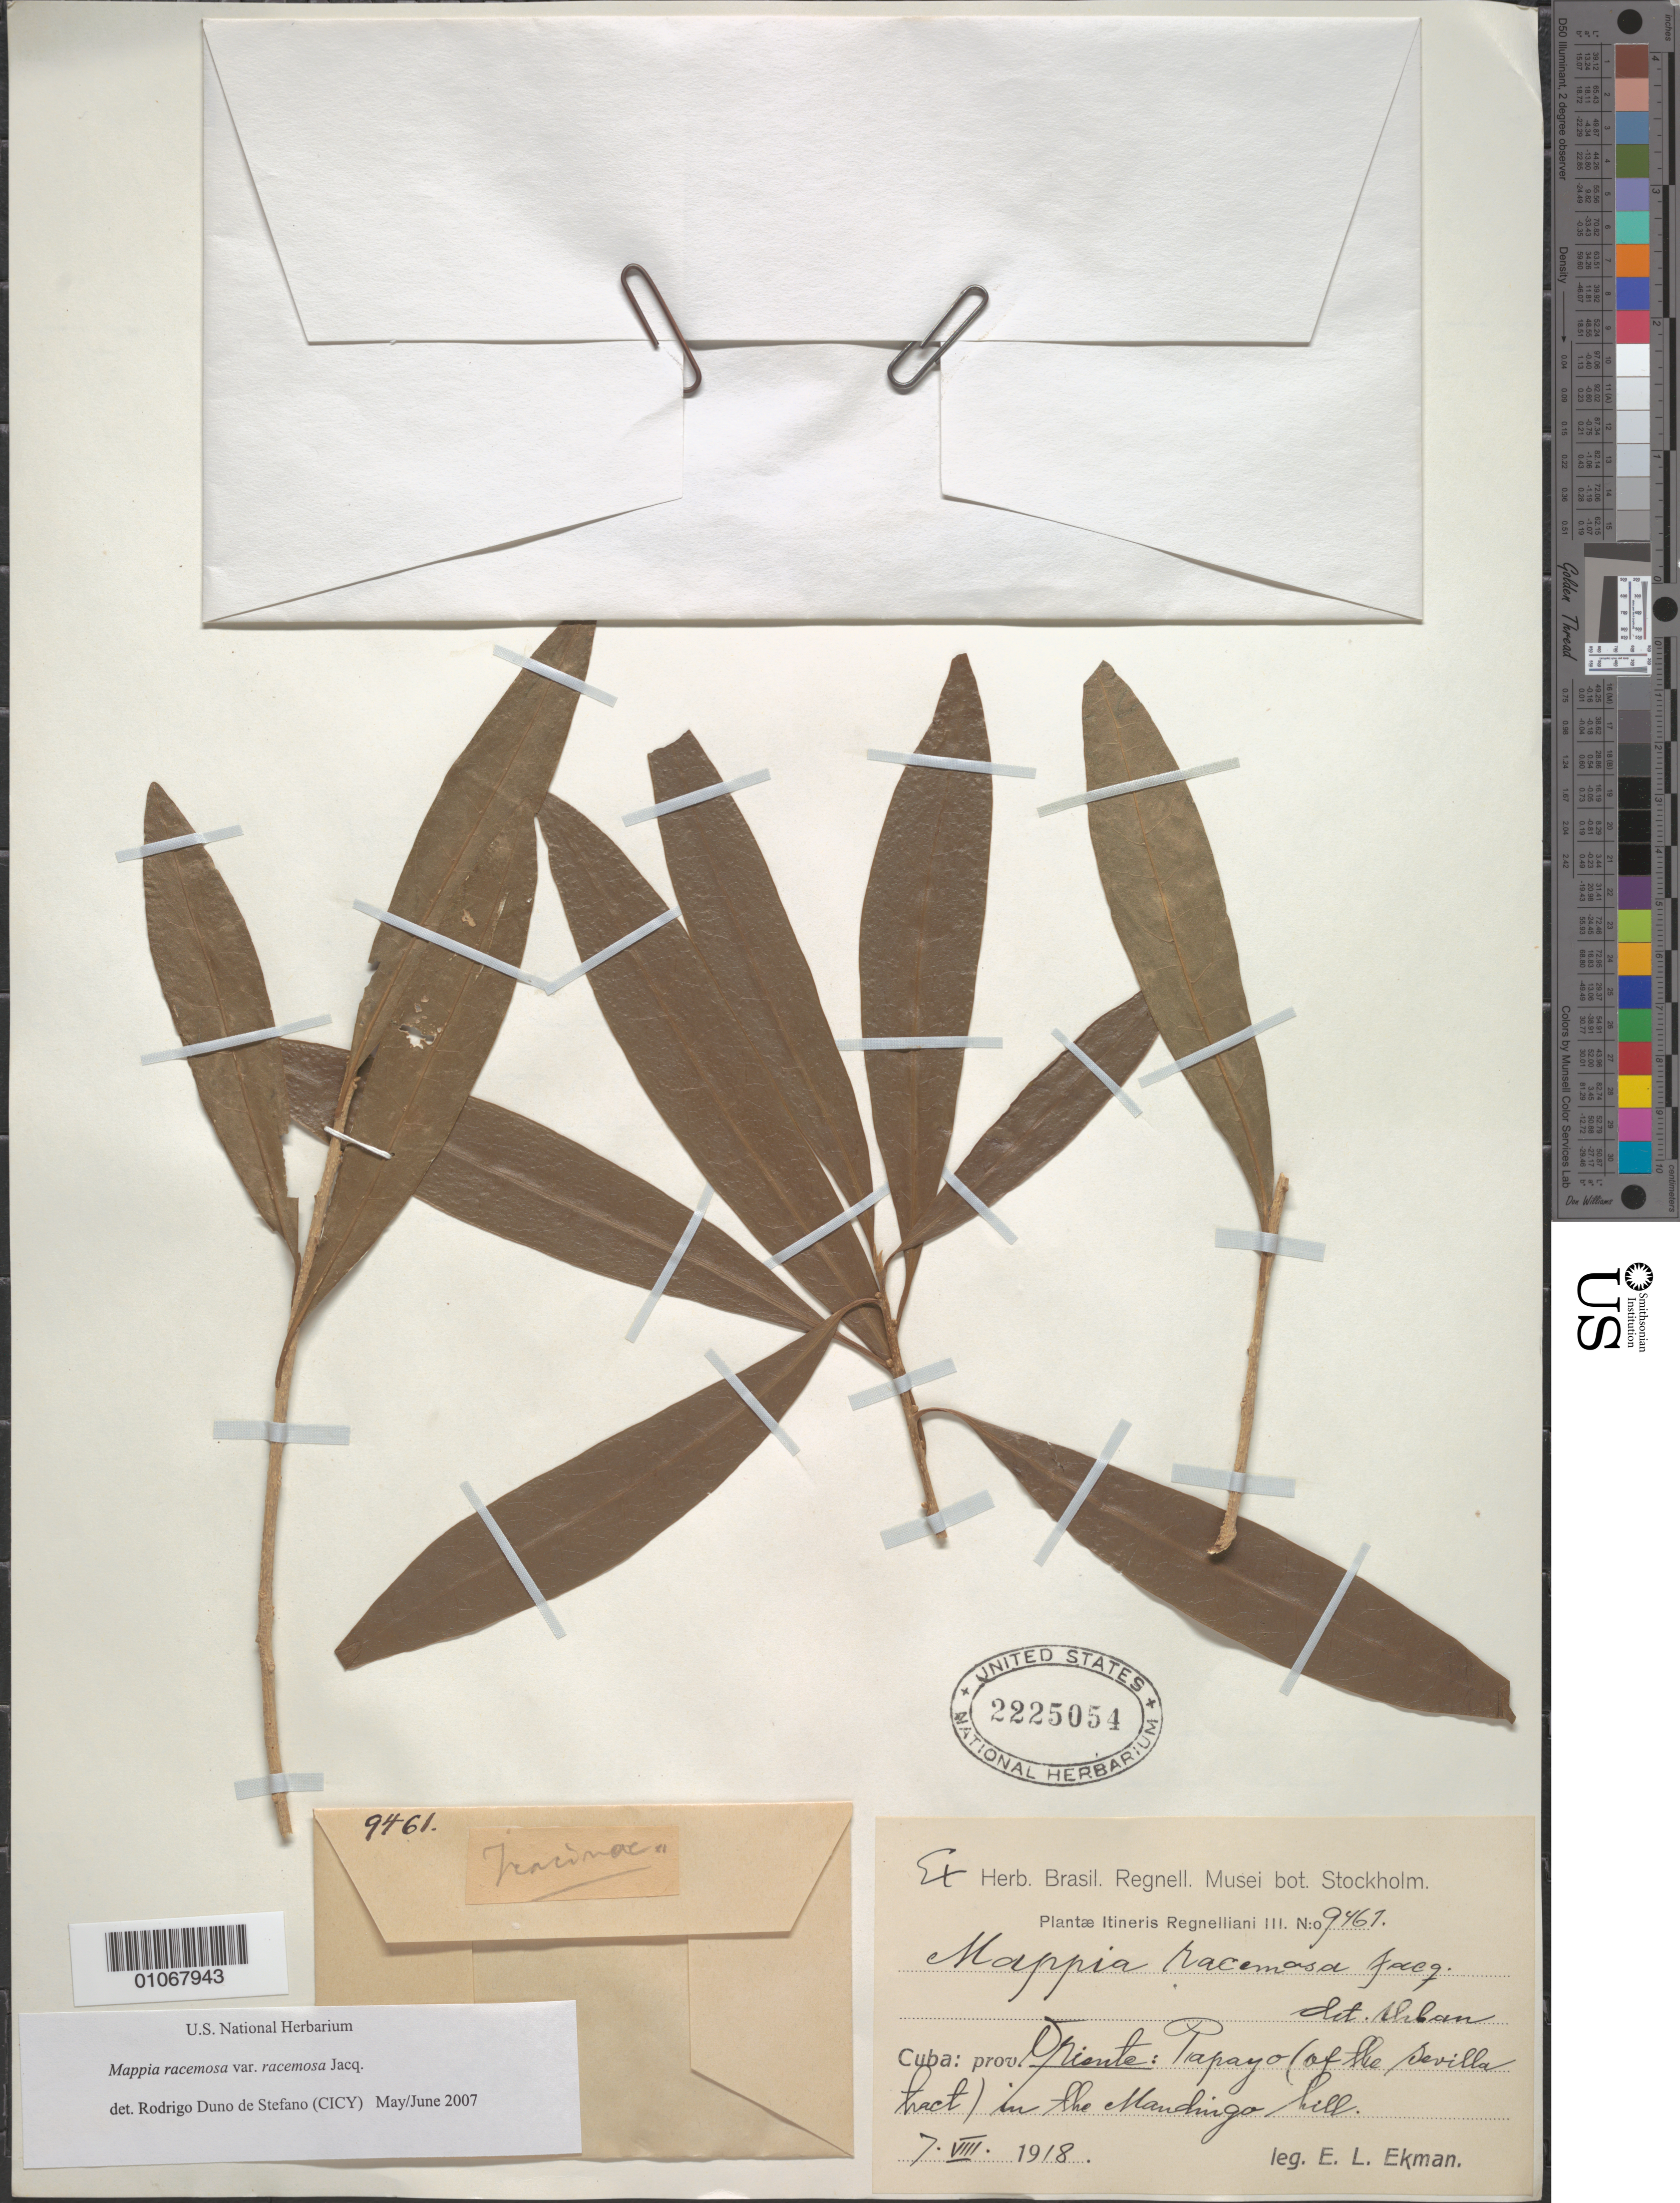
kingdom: Plantae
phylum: Tracheophyta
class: Magnoliopsida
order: Icacinales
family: Icacinaceae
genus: Mappia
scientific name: Mappia racemosa var. racemosa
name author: Jacq.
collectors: E. L. Ekman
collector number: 9461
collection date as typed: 07 Aug 1918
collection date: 1918-08-07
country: Cuba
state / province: Oriente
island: Cuba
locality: Papayo (Of the sevilla tract) in the mandingo hill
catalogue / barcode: US 2225054